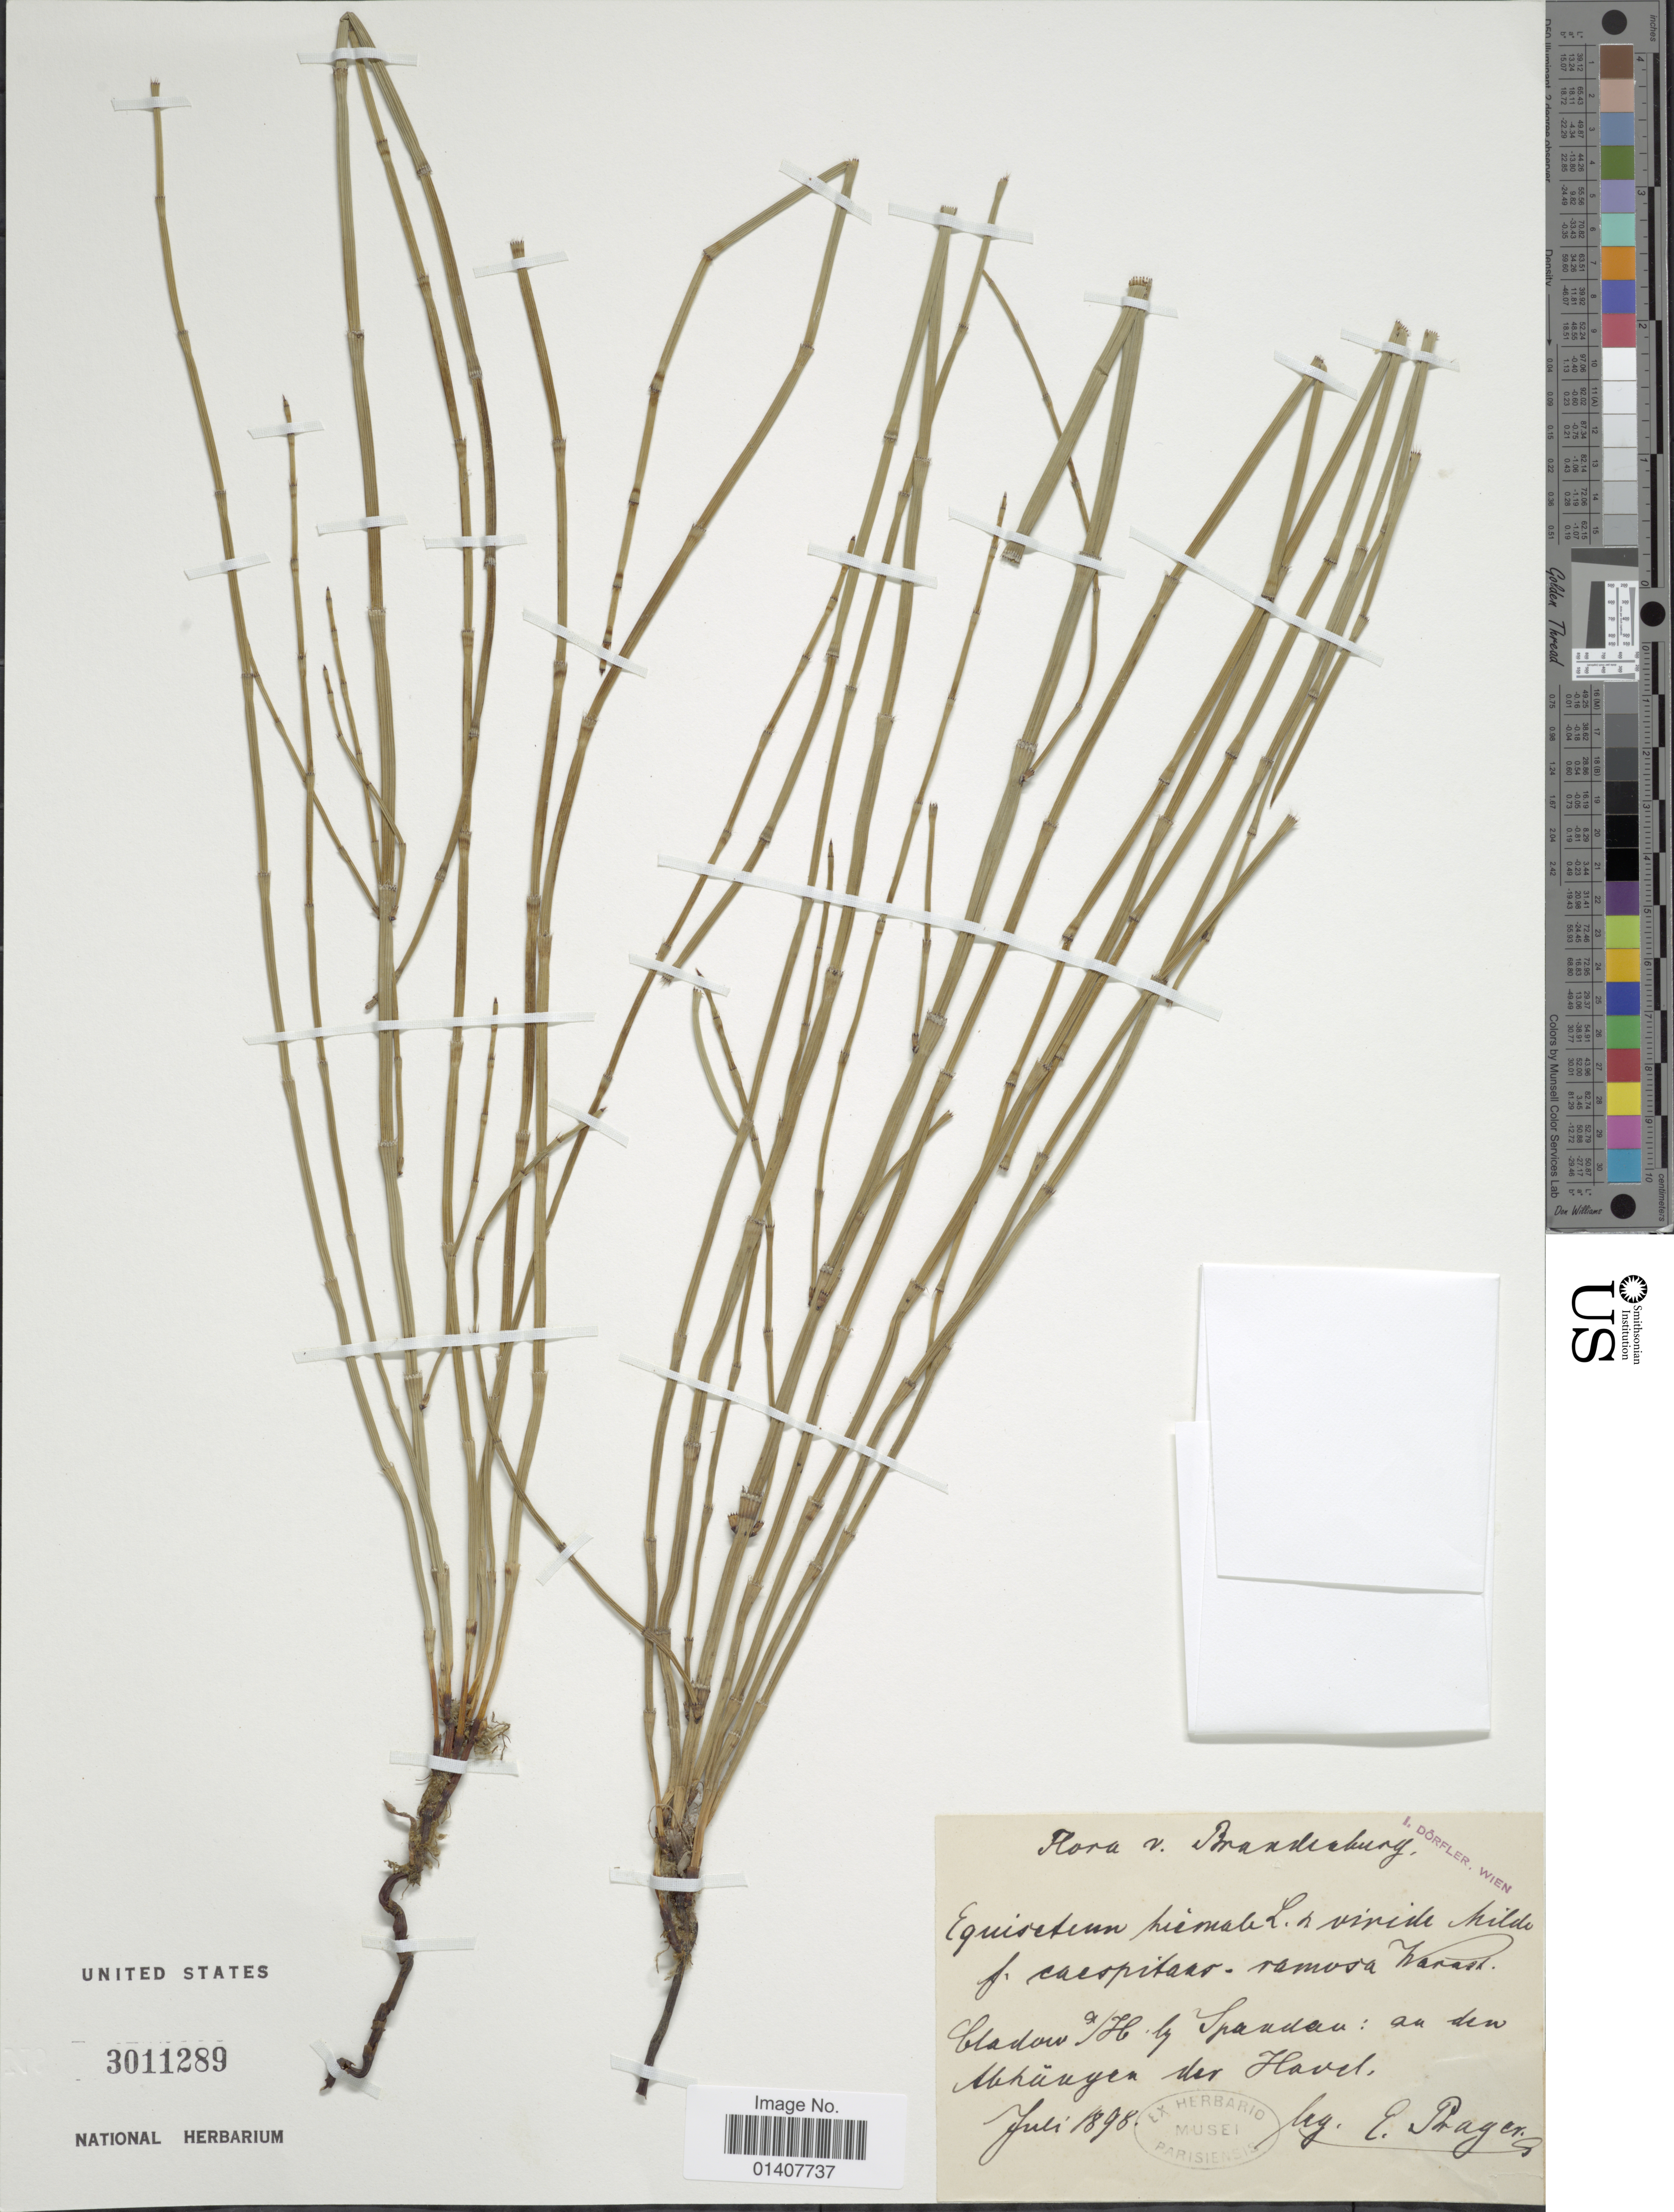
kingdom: Plantae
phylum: Tracheophyta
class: Polypodiopsida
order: Equisetales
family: Equisetaceae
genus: Equisetum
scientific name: Equisetum hyemale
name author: L.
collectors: E. Prager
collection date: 1898-07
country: Germany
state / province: Brandenburg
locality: Brandenburg, Cladow a/H by Spandau: an den abhangen der Havel [interpreted]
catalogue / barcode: US 3011289